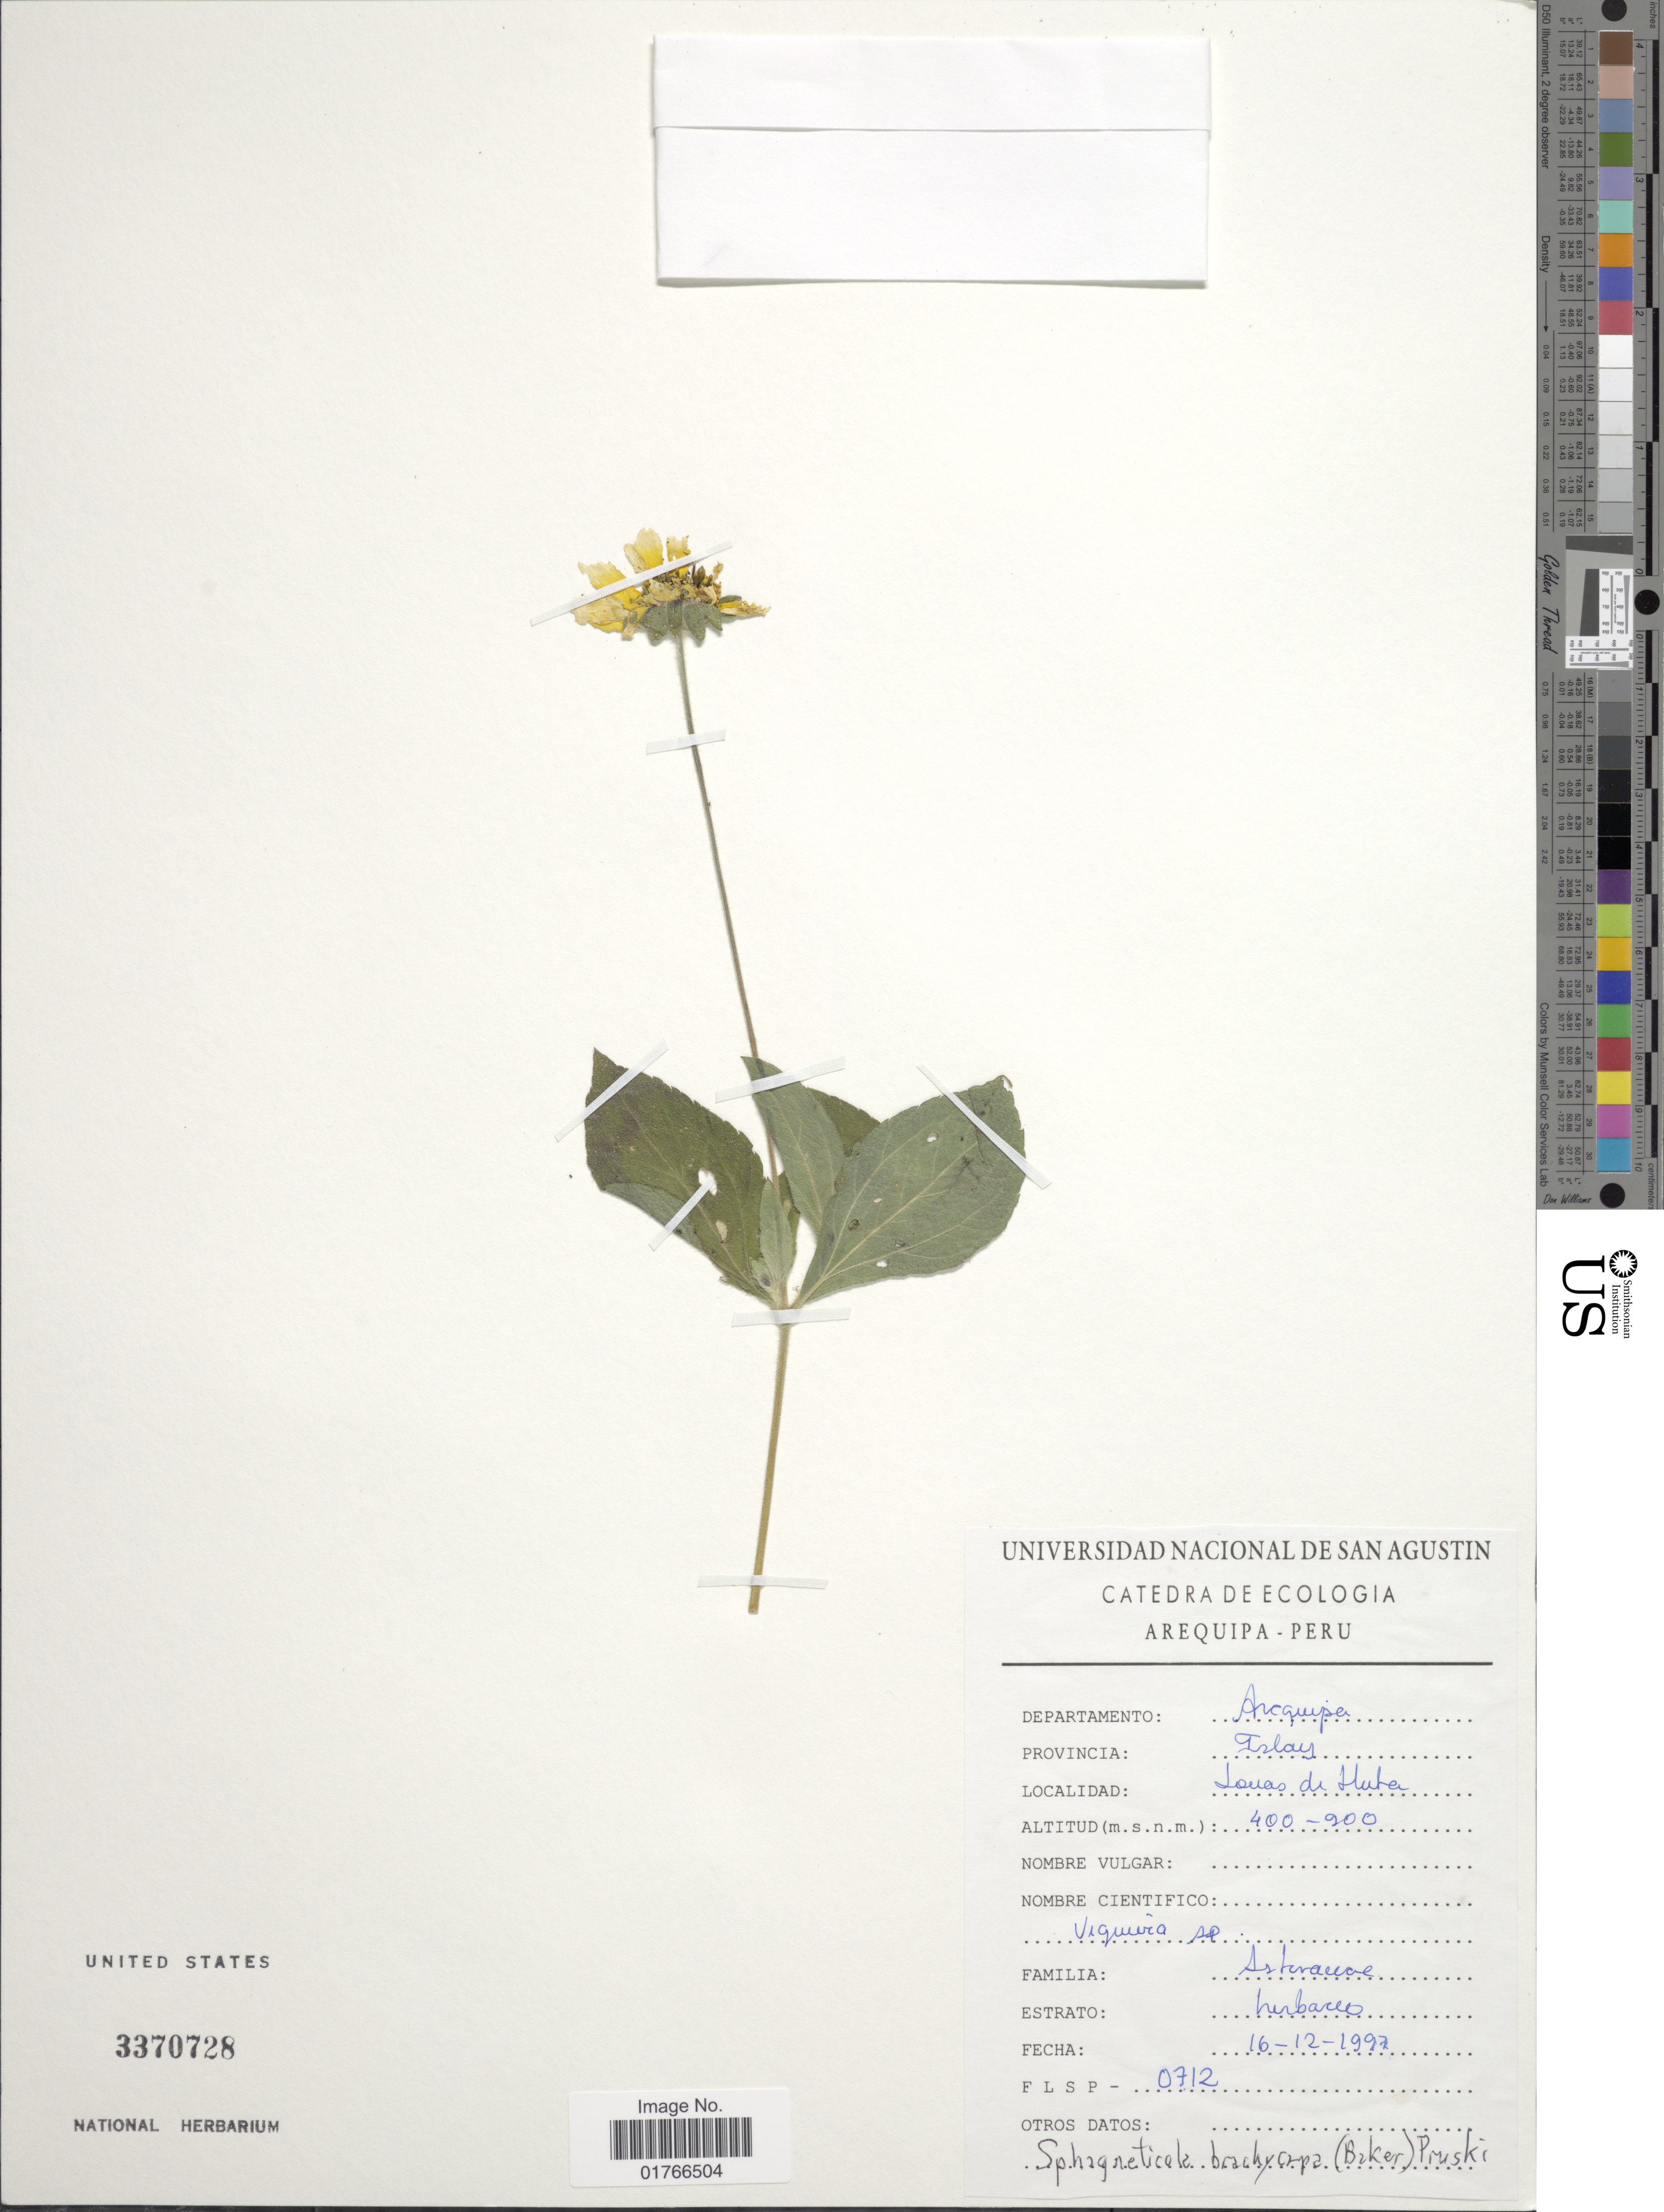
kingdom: Plantae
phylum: Tracheophyta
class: Magnoliopsida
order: Asterales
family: Asteraceae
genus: Sphagneticola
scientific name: Sphagneticola brachycarpa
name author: (Baker) Pruski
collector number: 0712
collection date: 1997-12-16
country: Peru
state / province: Arequipa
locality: Provincia Islay, Lomas de Lluta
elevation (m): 200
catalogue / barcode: US 3370728